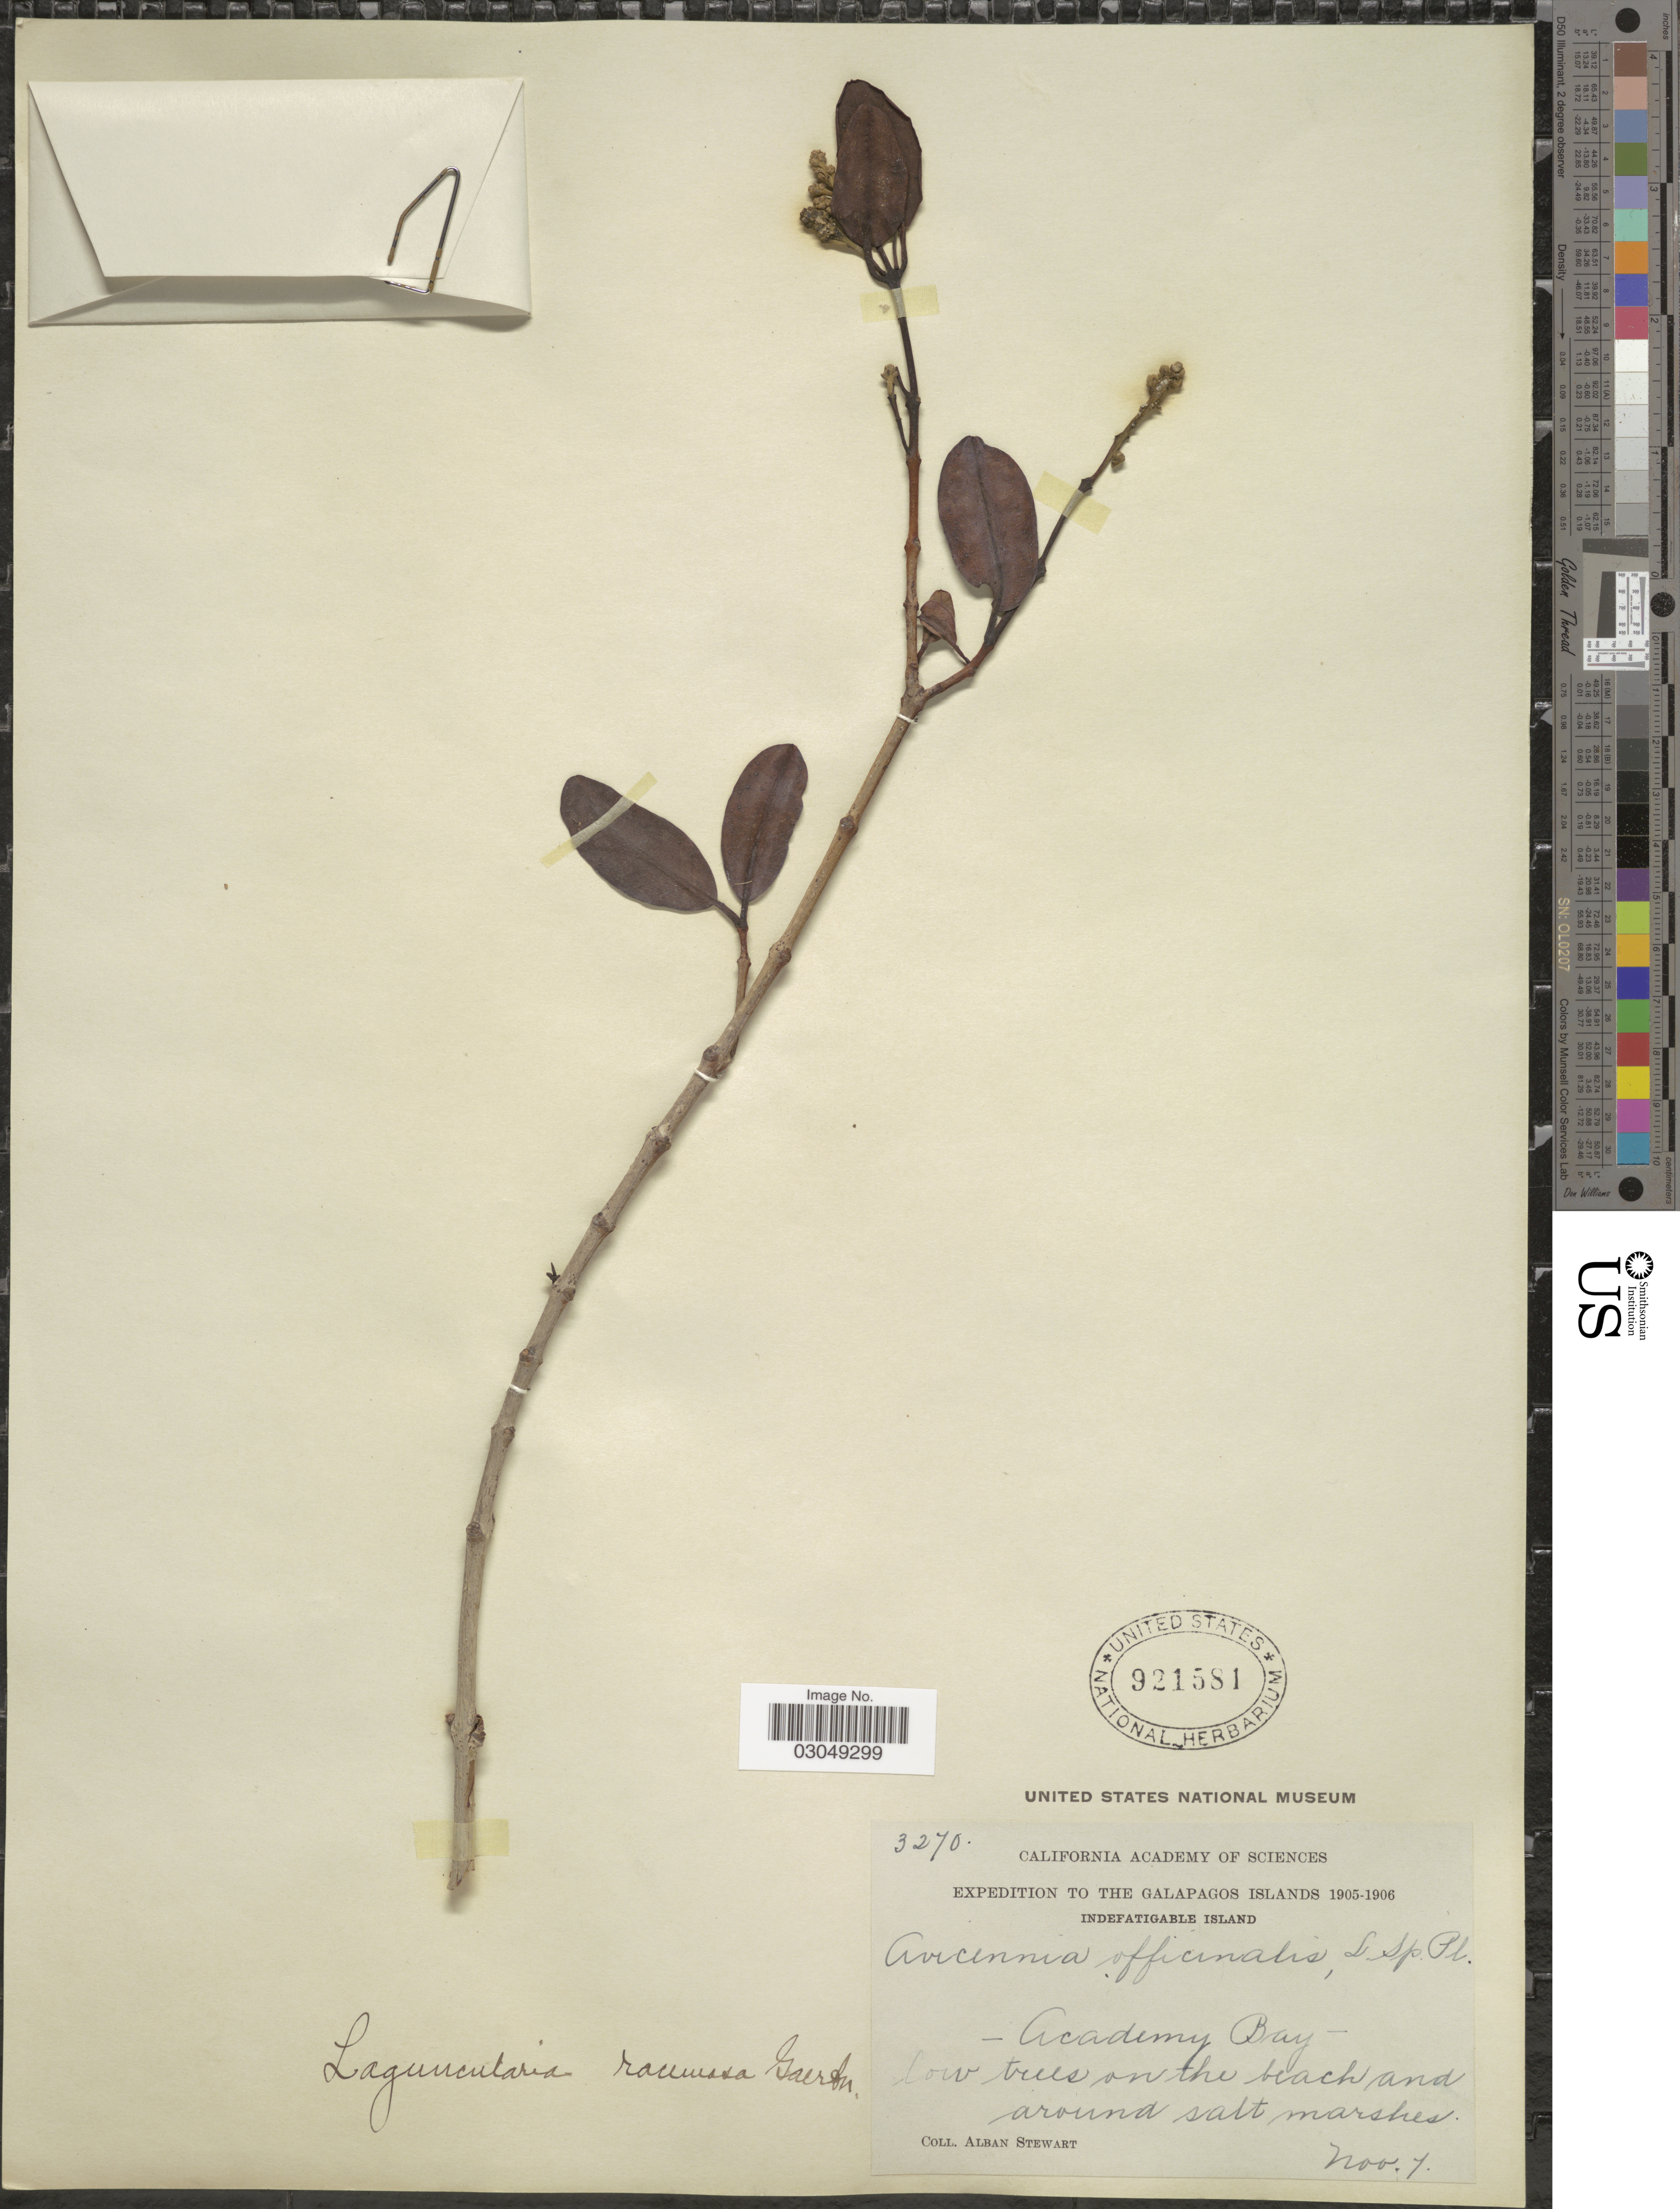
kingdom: Plantae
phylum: Tracheophyta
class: Magnoliopsida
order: Myrtales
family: Combretaceae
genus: Laguncularia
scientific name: Laguncularia racemosa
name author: (L.) C.F. Gaertn.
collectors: A. Stewart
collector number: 3270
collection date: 1905-11-07/1906-11-07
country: Ecuador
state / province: Colón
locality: The Galapagos Islands. Indefatigable Island. -Academy Bay-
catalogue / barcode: US 921581